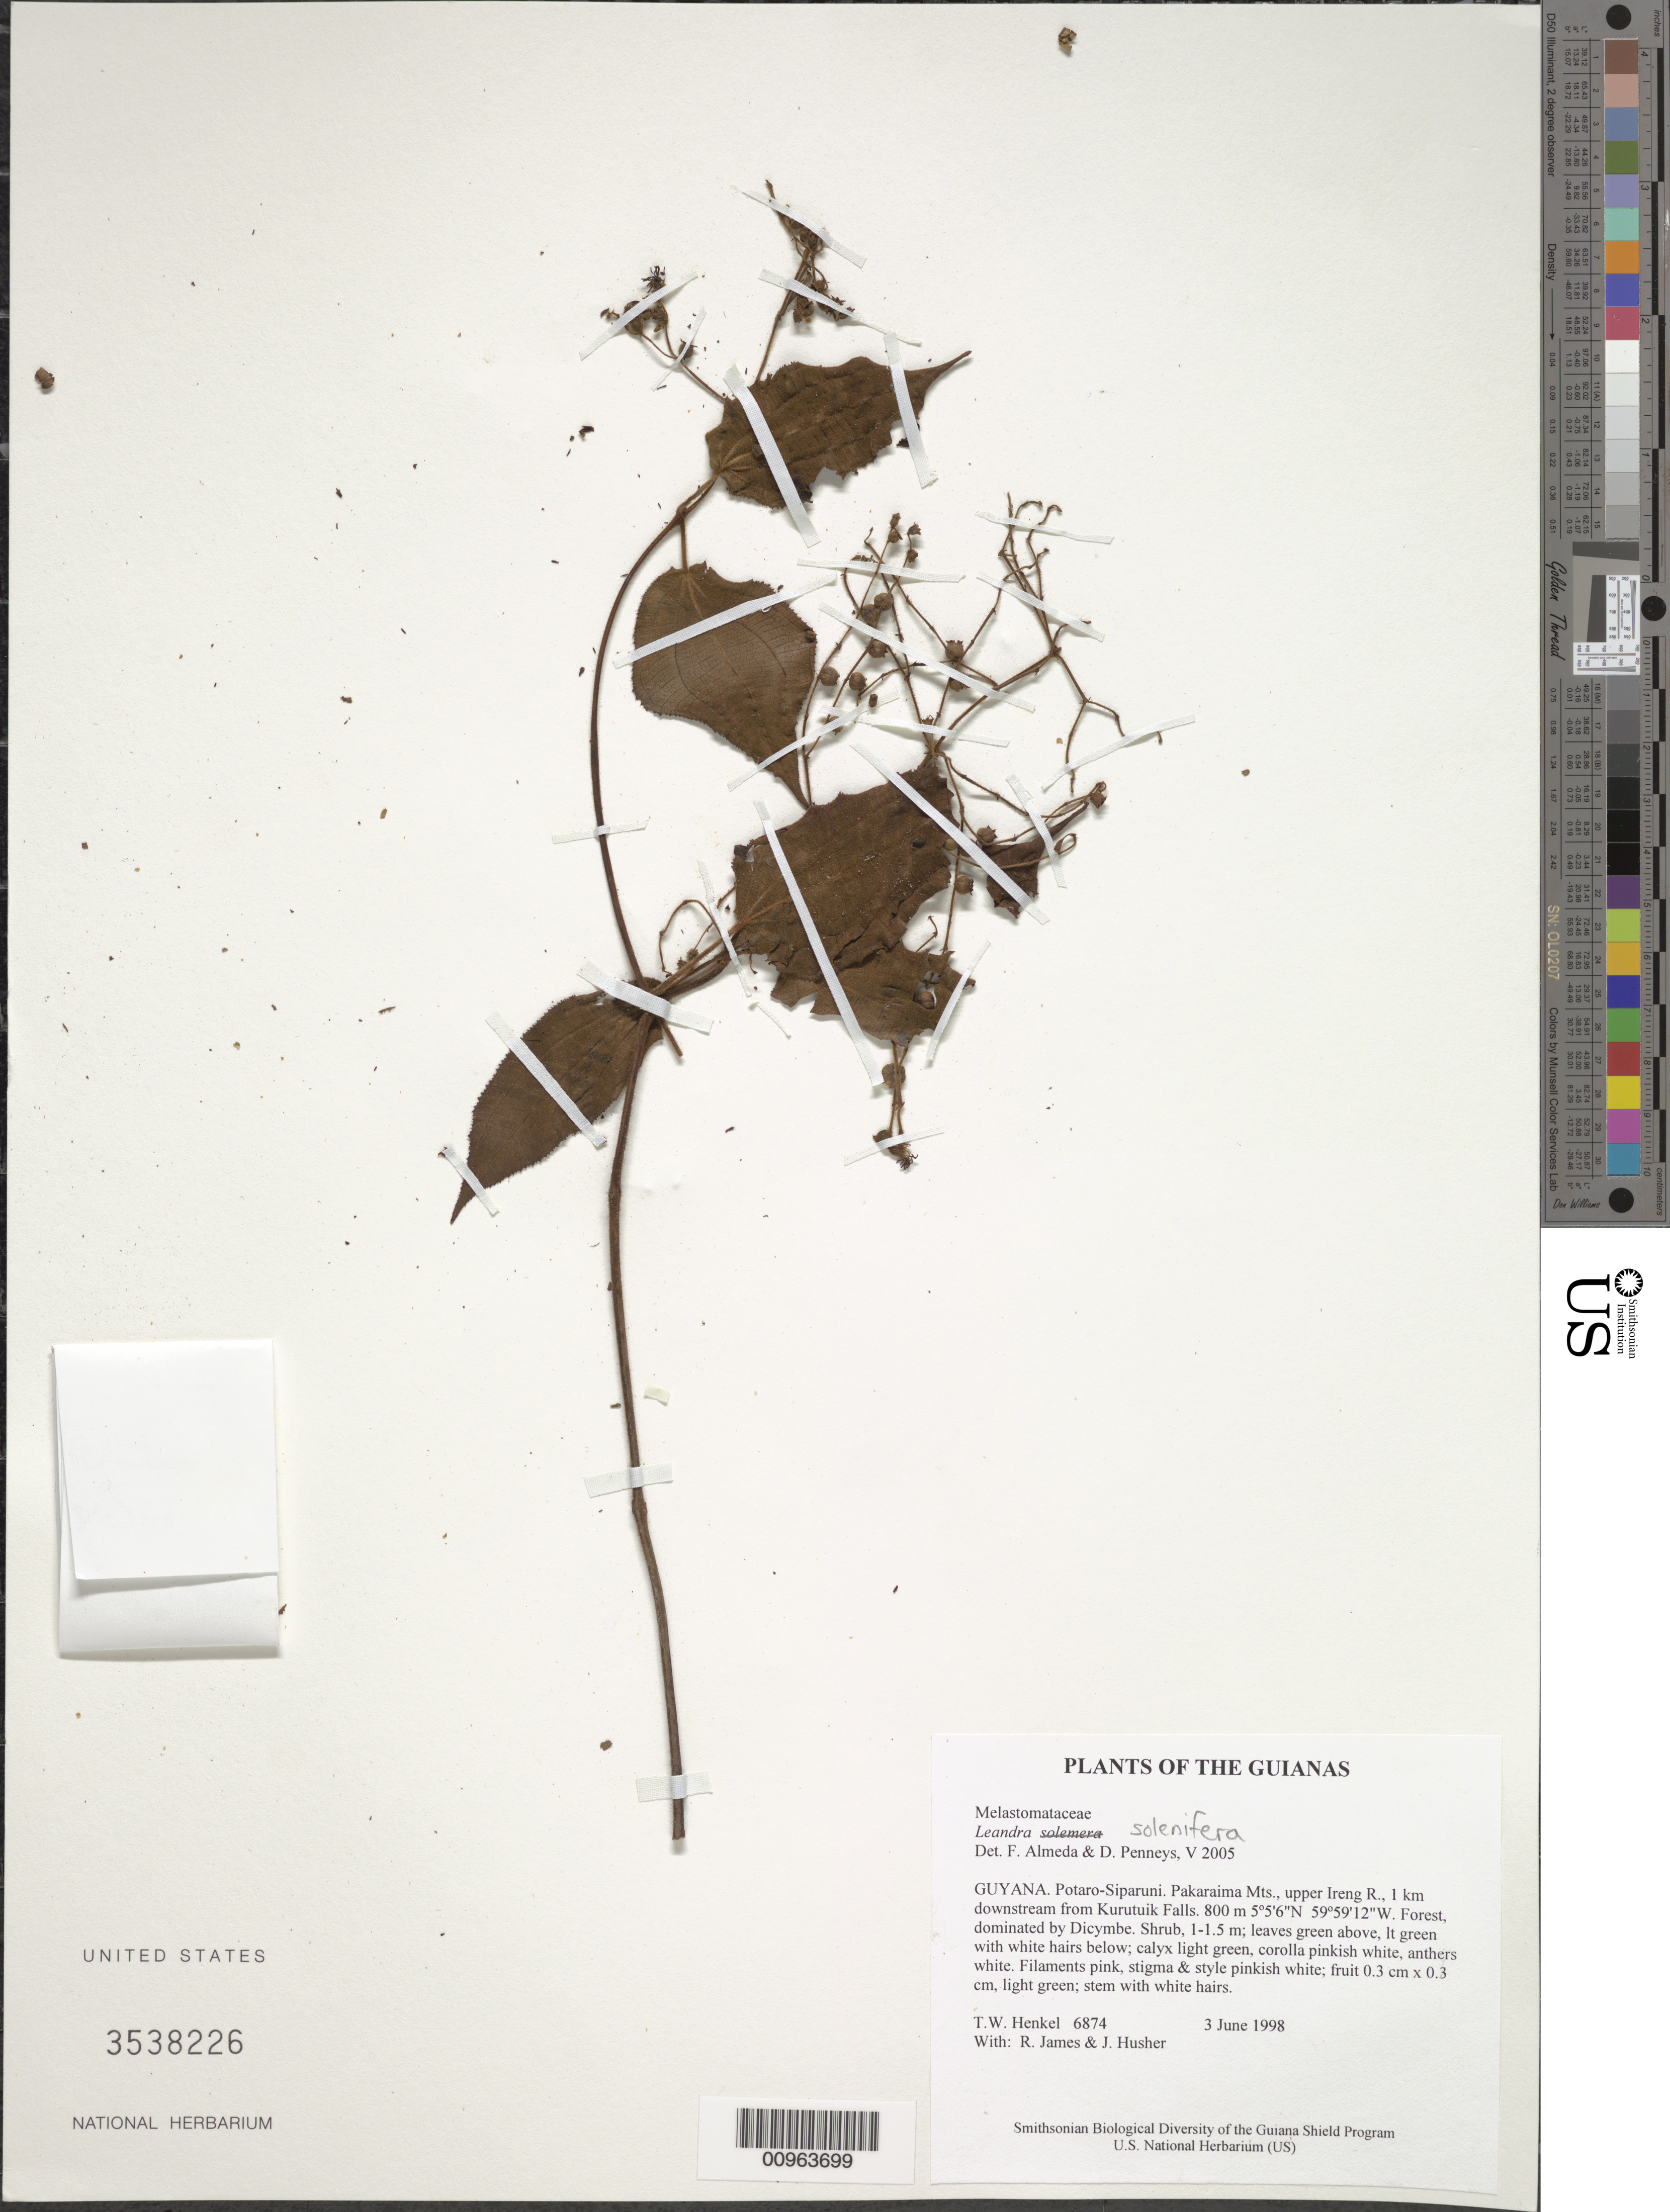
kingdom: Plantae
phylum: Tracheophyta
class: Magnoliopsida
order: Myrtales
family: Melastomataceae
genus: Leandra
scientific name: Leandra solenifera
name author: Cogn.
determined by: Almeda, F.; Penneys, D. S.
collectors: T. Henkel, R. James & J. Husher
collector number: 6874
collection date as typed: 3 June 1998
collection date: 1998-06-03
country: Guyana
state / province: Potaro-Siparuni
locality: Pakaraima Mts., upper Ireng R., 1 km downstream from Kurutuik Falls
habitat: Forest, dominated by Dicymbe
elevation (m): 800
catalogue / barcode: US 3538226